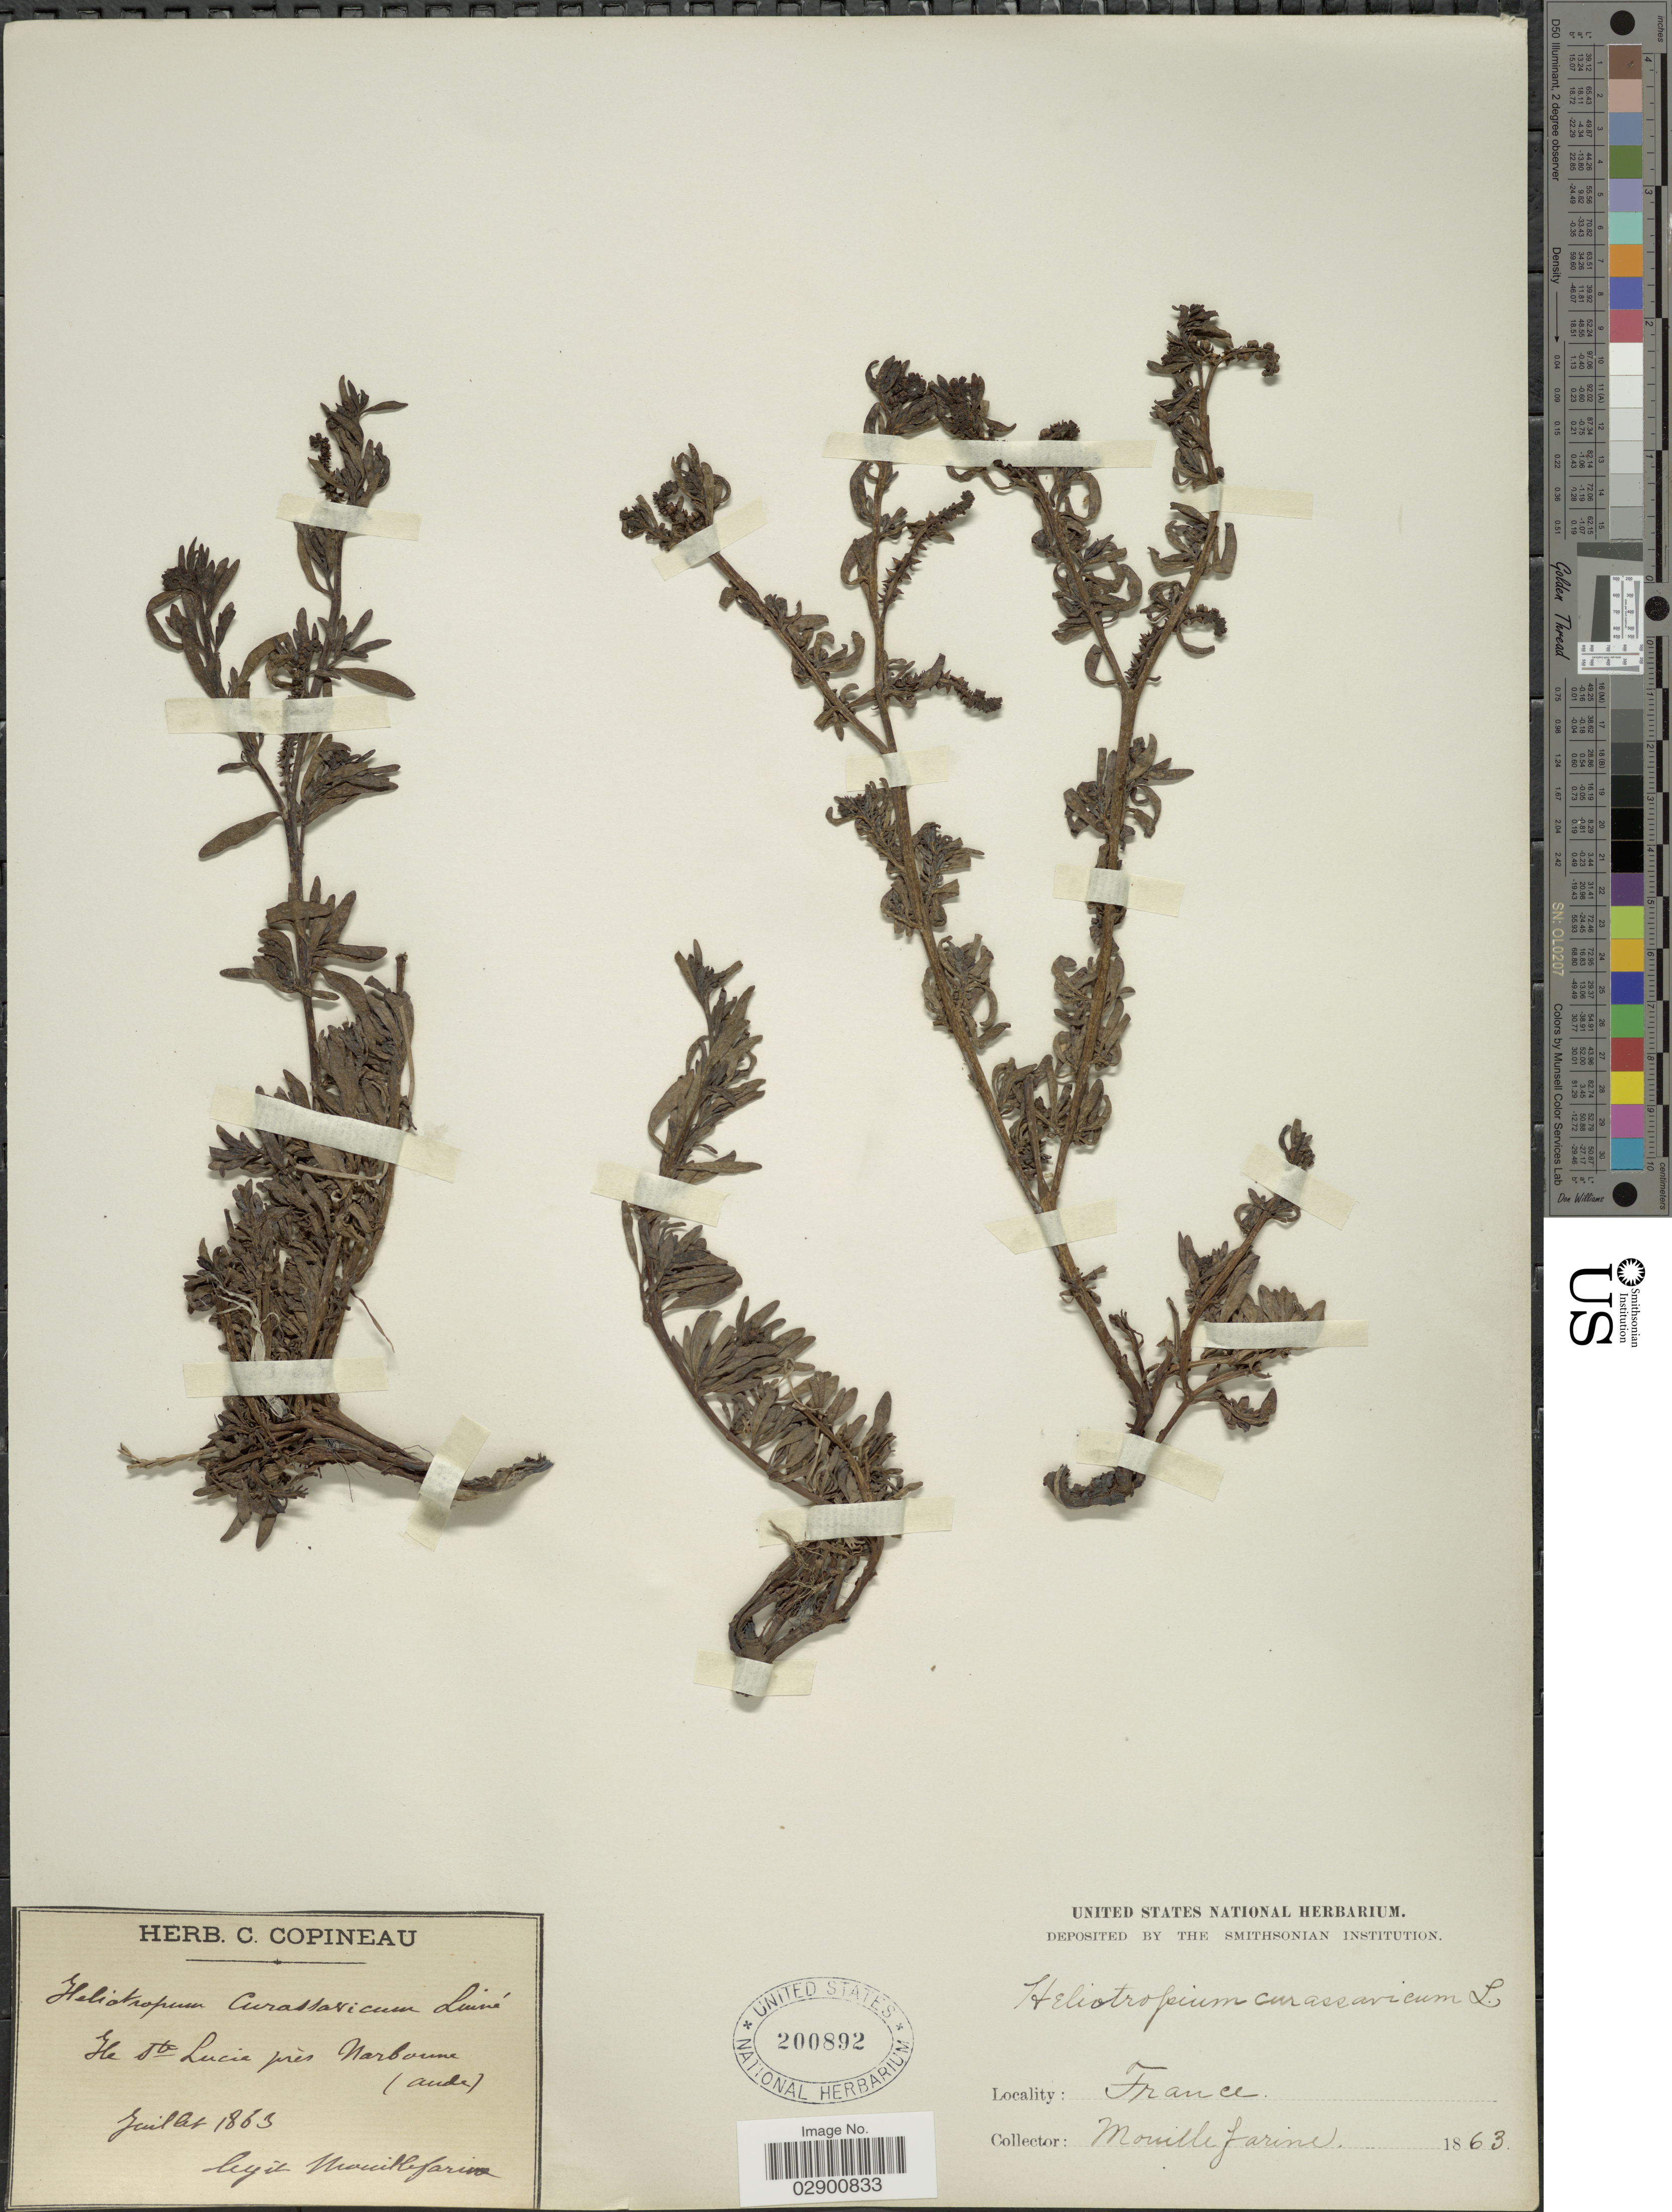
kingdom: Plantae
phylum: Tracheophyta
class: Magnoliopsida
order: Boraginales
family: Heliotropiaceae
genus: Heliotropium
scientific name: Heliotropium curassavicum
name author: L.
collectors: A. Mouillefarine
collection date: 1863-07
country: France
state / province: Occitanie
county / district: Aude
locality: Ile Sto Lucia près Narbonne (Aude).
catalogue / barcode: US 200892